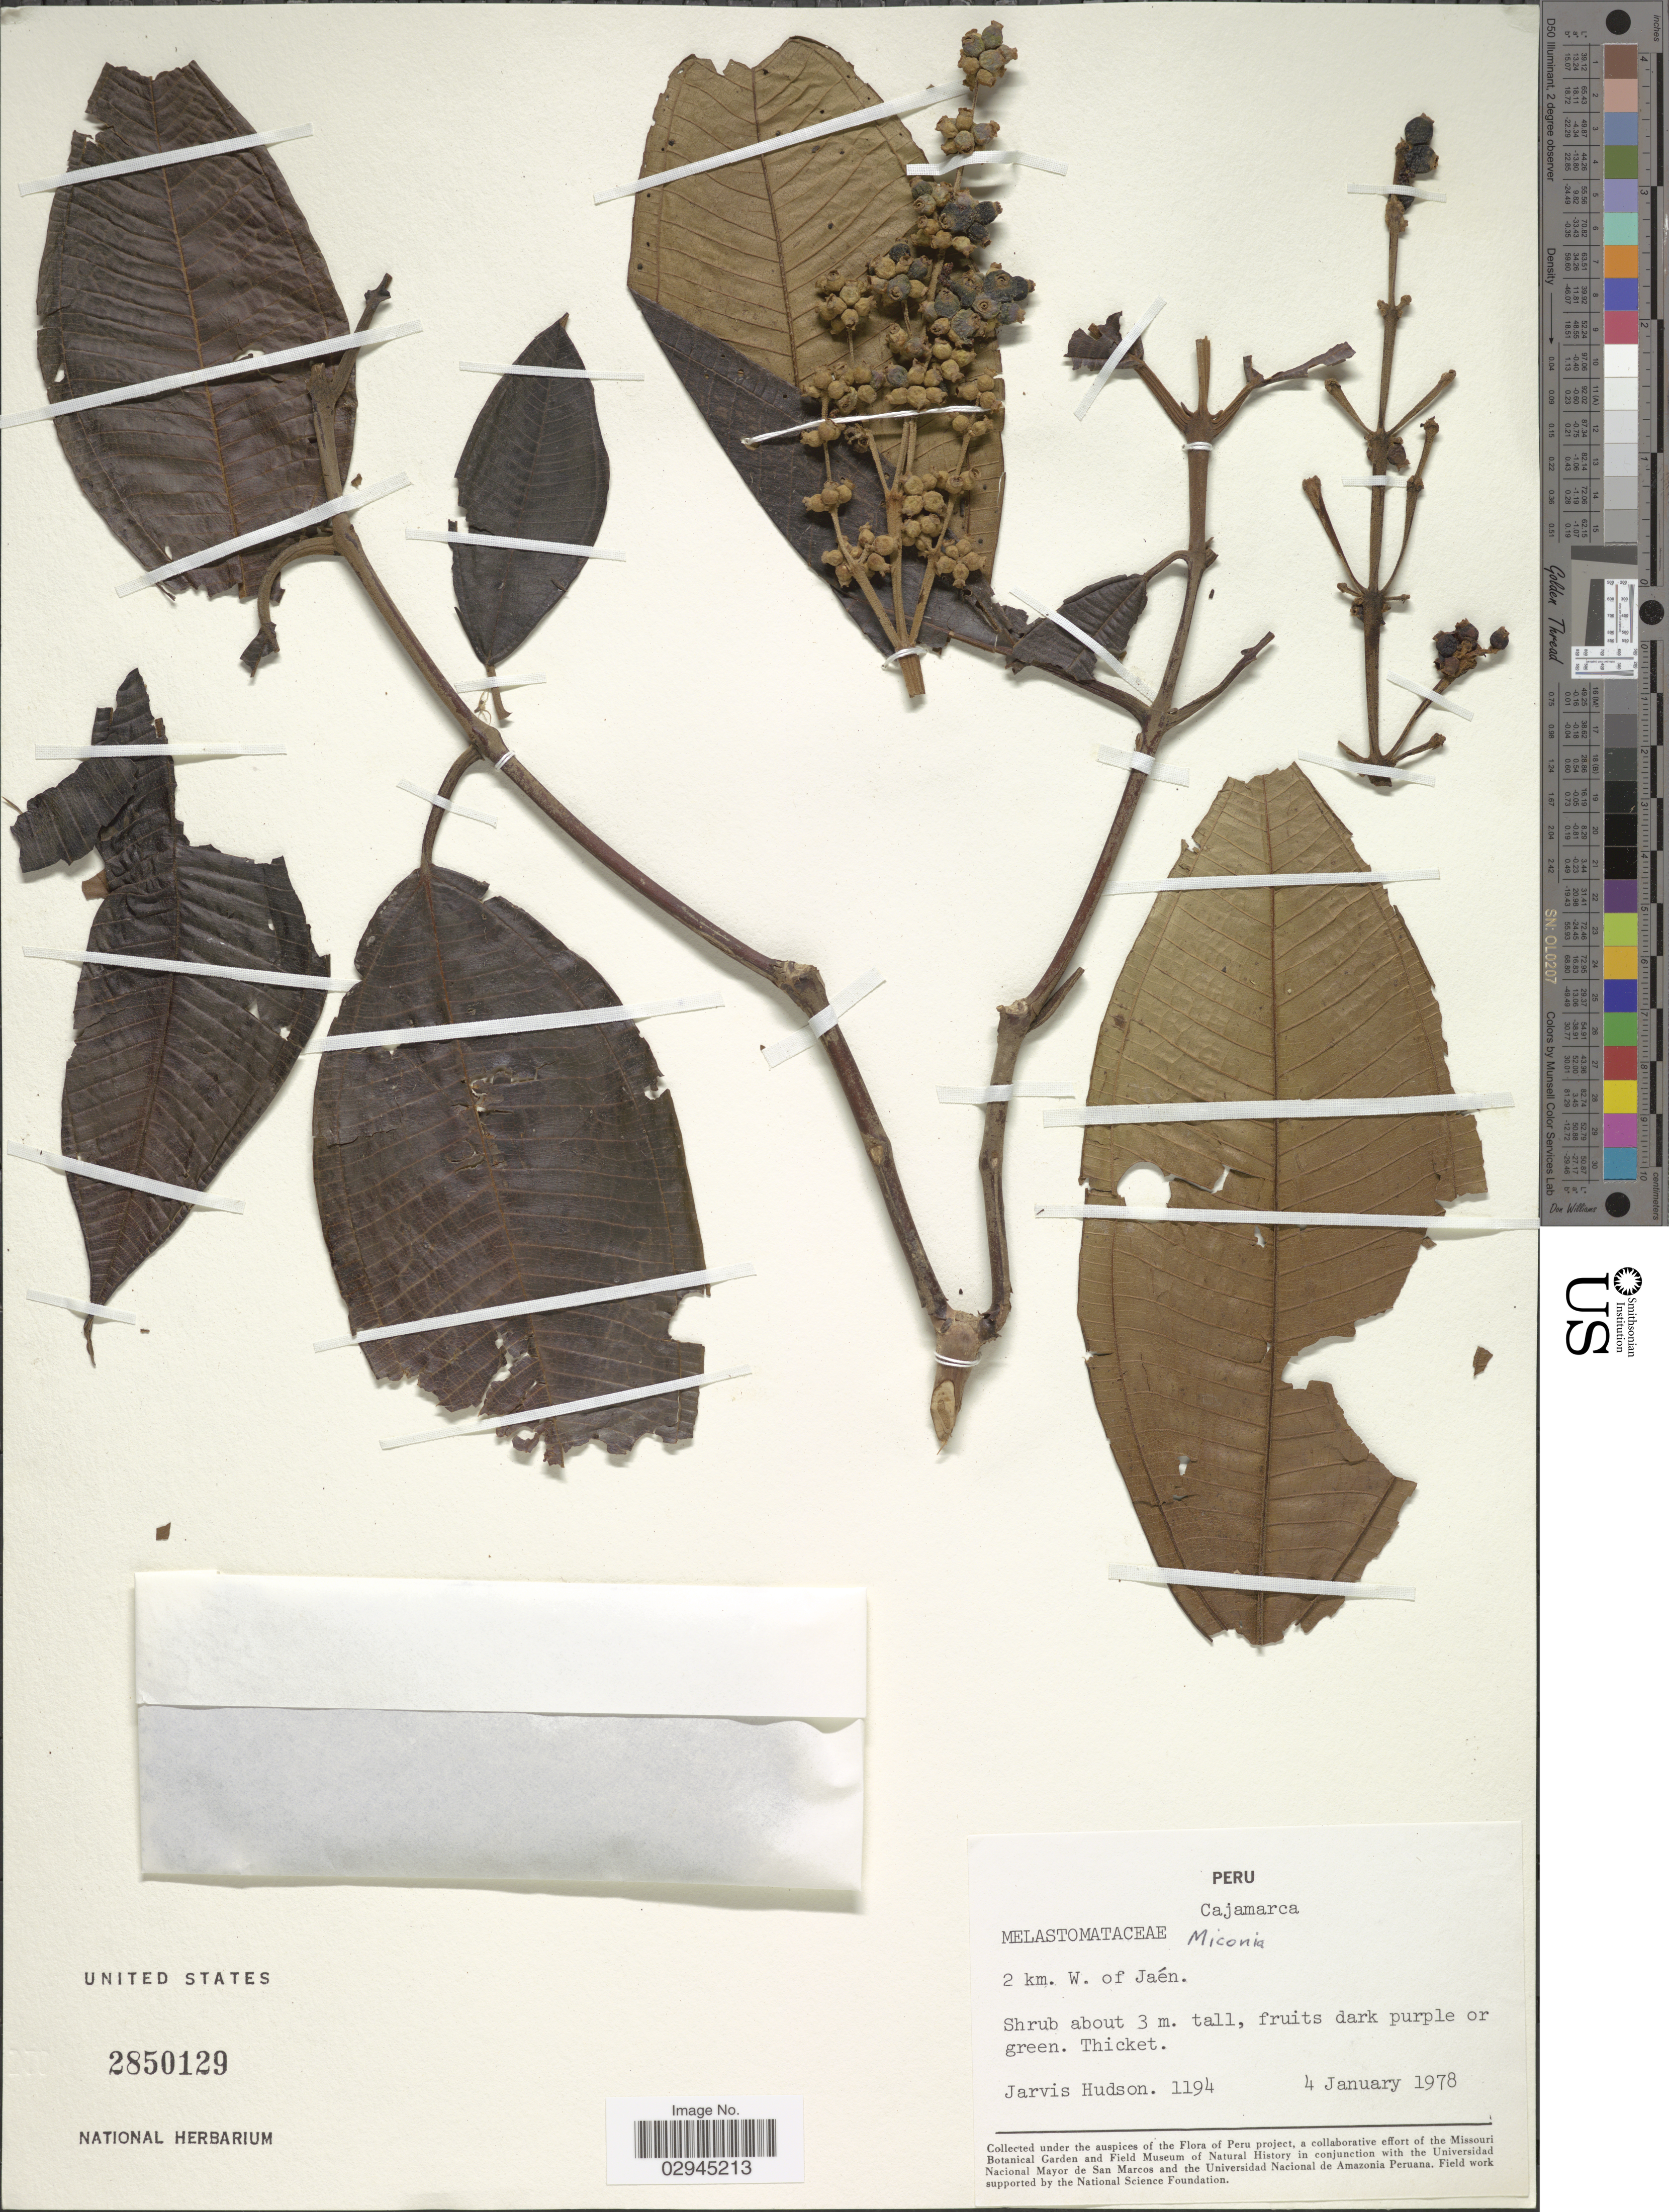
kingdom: Plantae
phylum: Tracheophyta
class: Magnoliopsida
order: Myrtales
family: Melastomataceae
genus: Miconia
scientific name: Miconia sp.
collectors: J. Hudson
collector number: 1194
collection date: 1978-01-04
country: Peru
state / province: Cajamarca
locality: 2 km. W. of Jaén.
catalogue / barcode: US 2850129